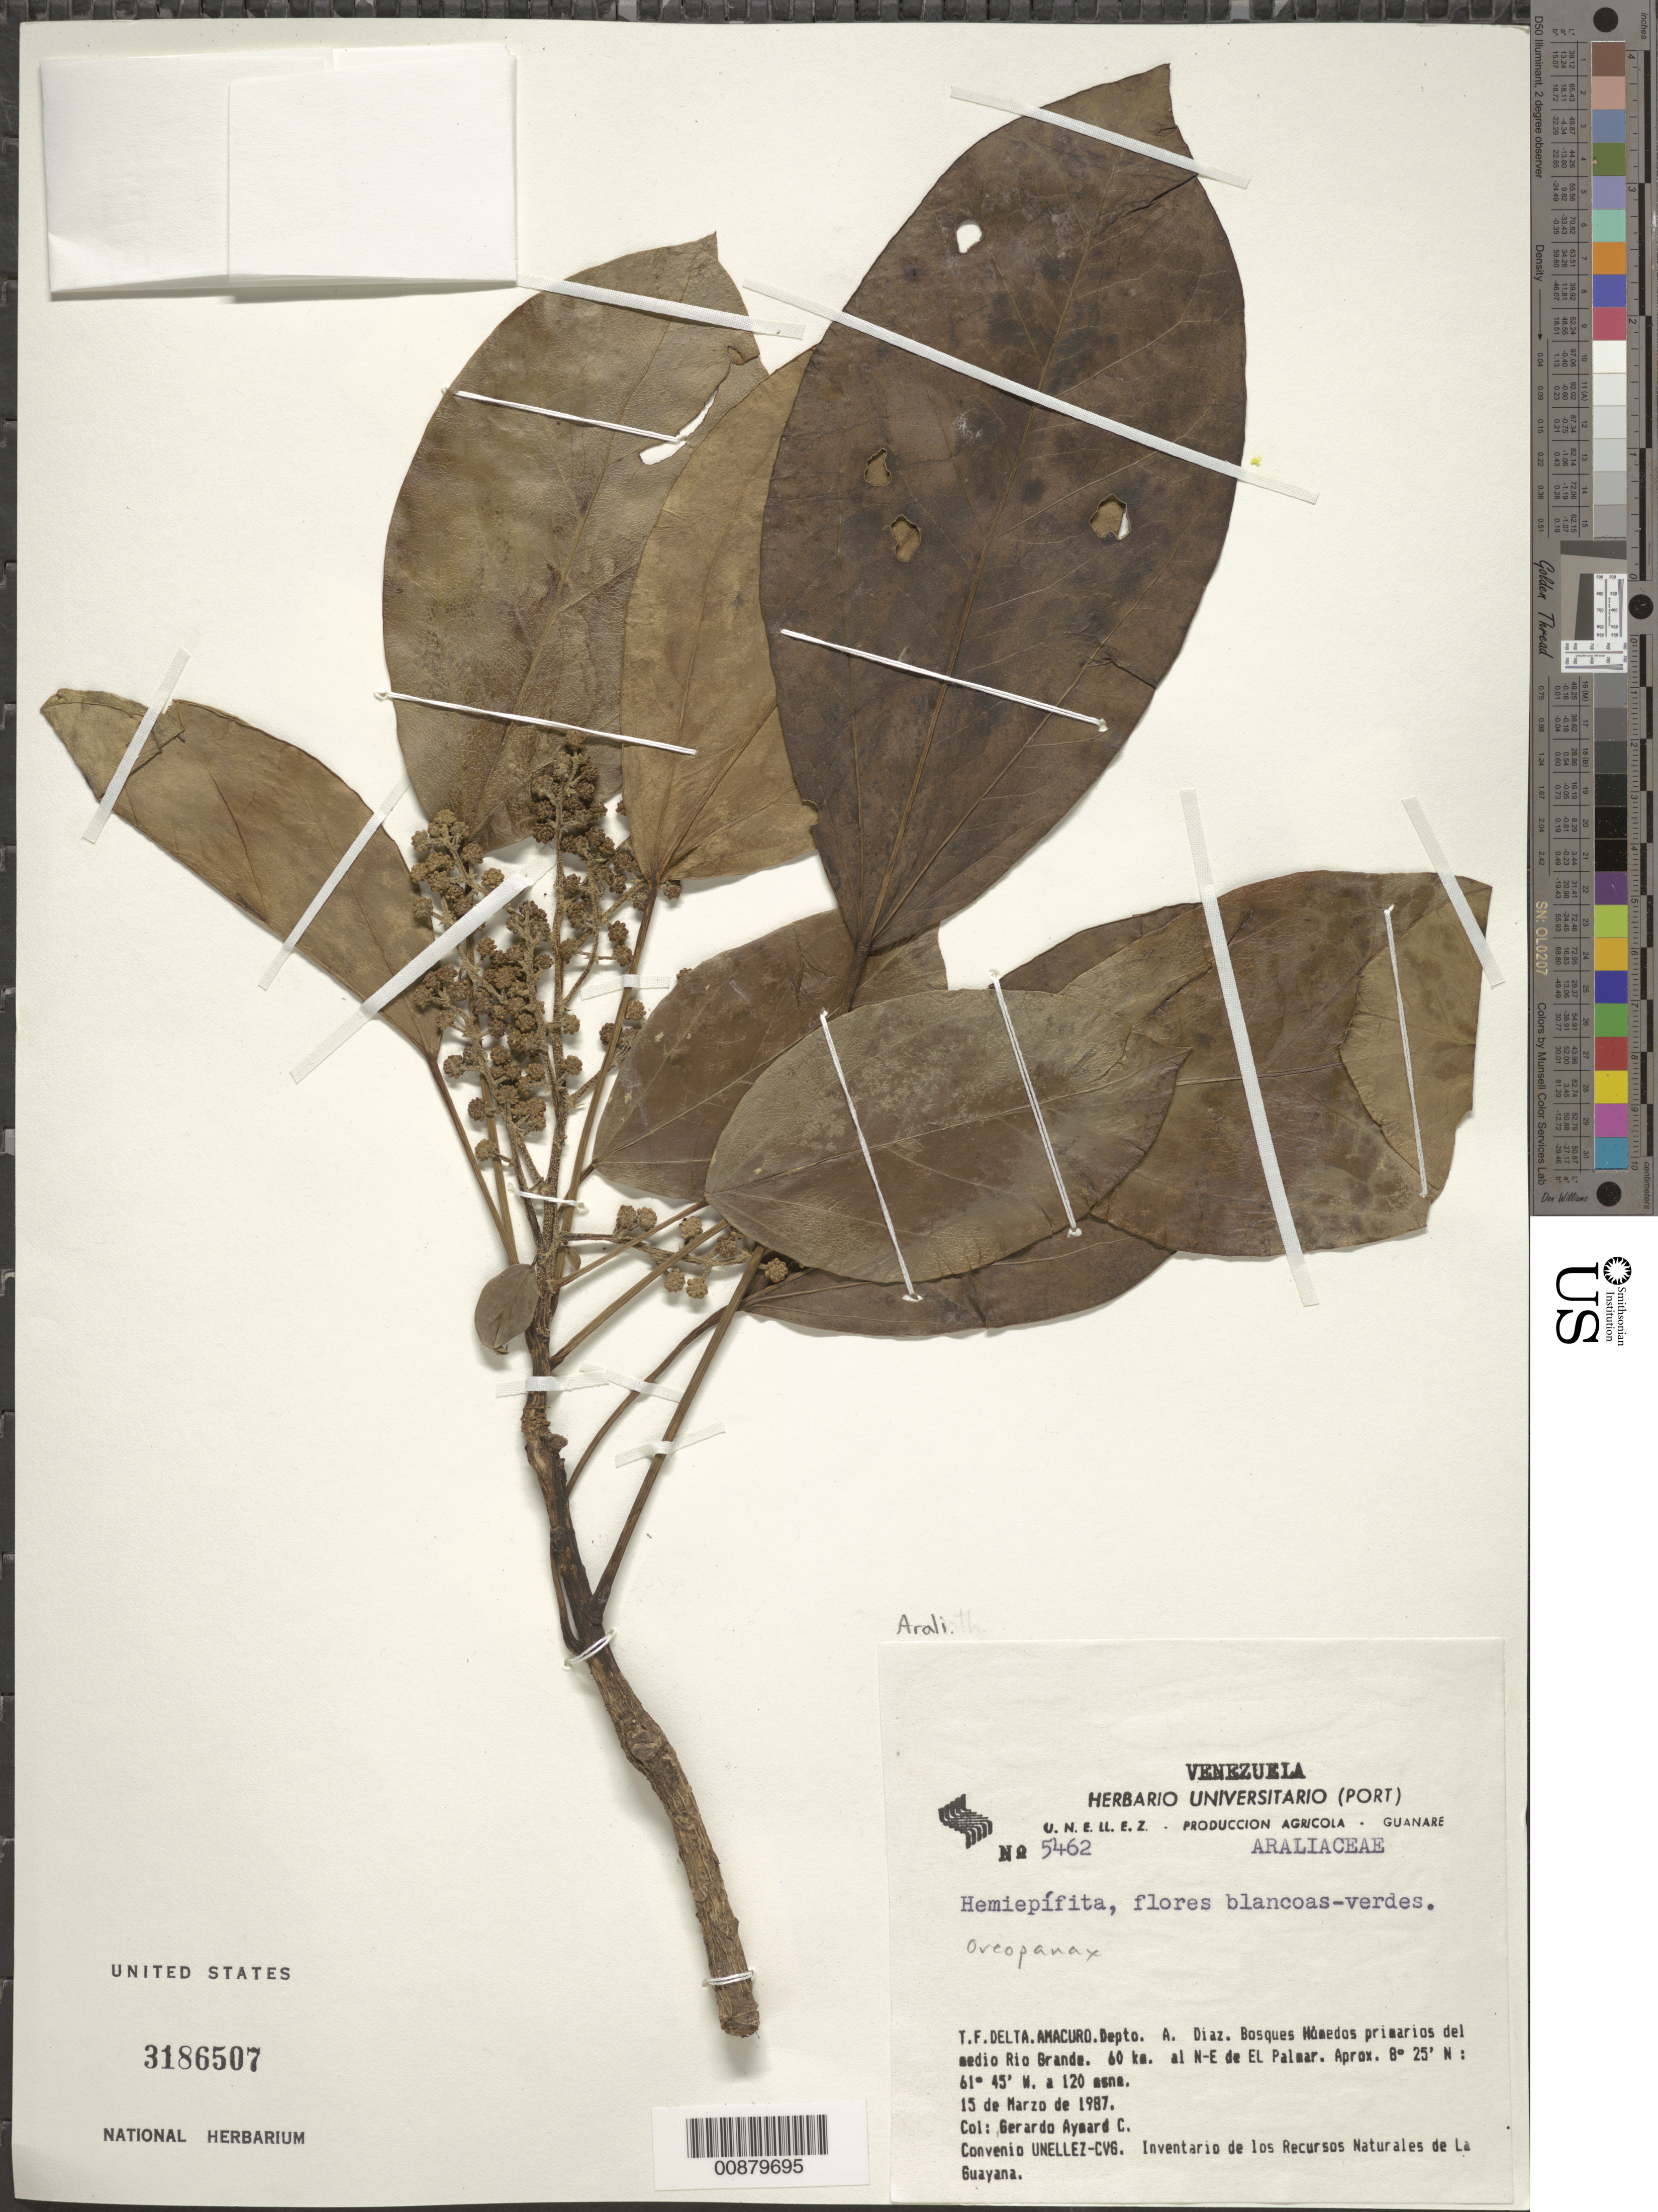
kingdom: Plantae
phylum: Tracheophyta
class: Magnoliopsida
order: Apiales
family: Araliaceae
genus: Oreopanax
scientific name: Oreopanax sp.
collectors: G. A. Aymard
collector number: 5462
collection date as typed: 15-Mar-87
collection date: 1987-03-15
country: Venezuela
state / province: Delta Amacuro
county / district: Antonio Díaz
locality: Río Grande, 60 km NE of El Palmar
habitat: Bosques húmedos primarios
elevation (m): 120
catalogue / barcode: US 3186507